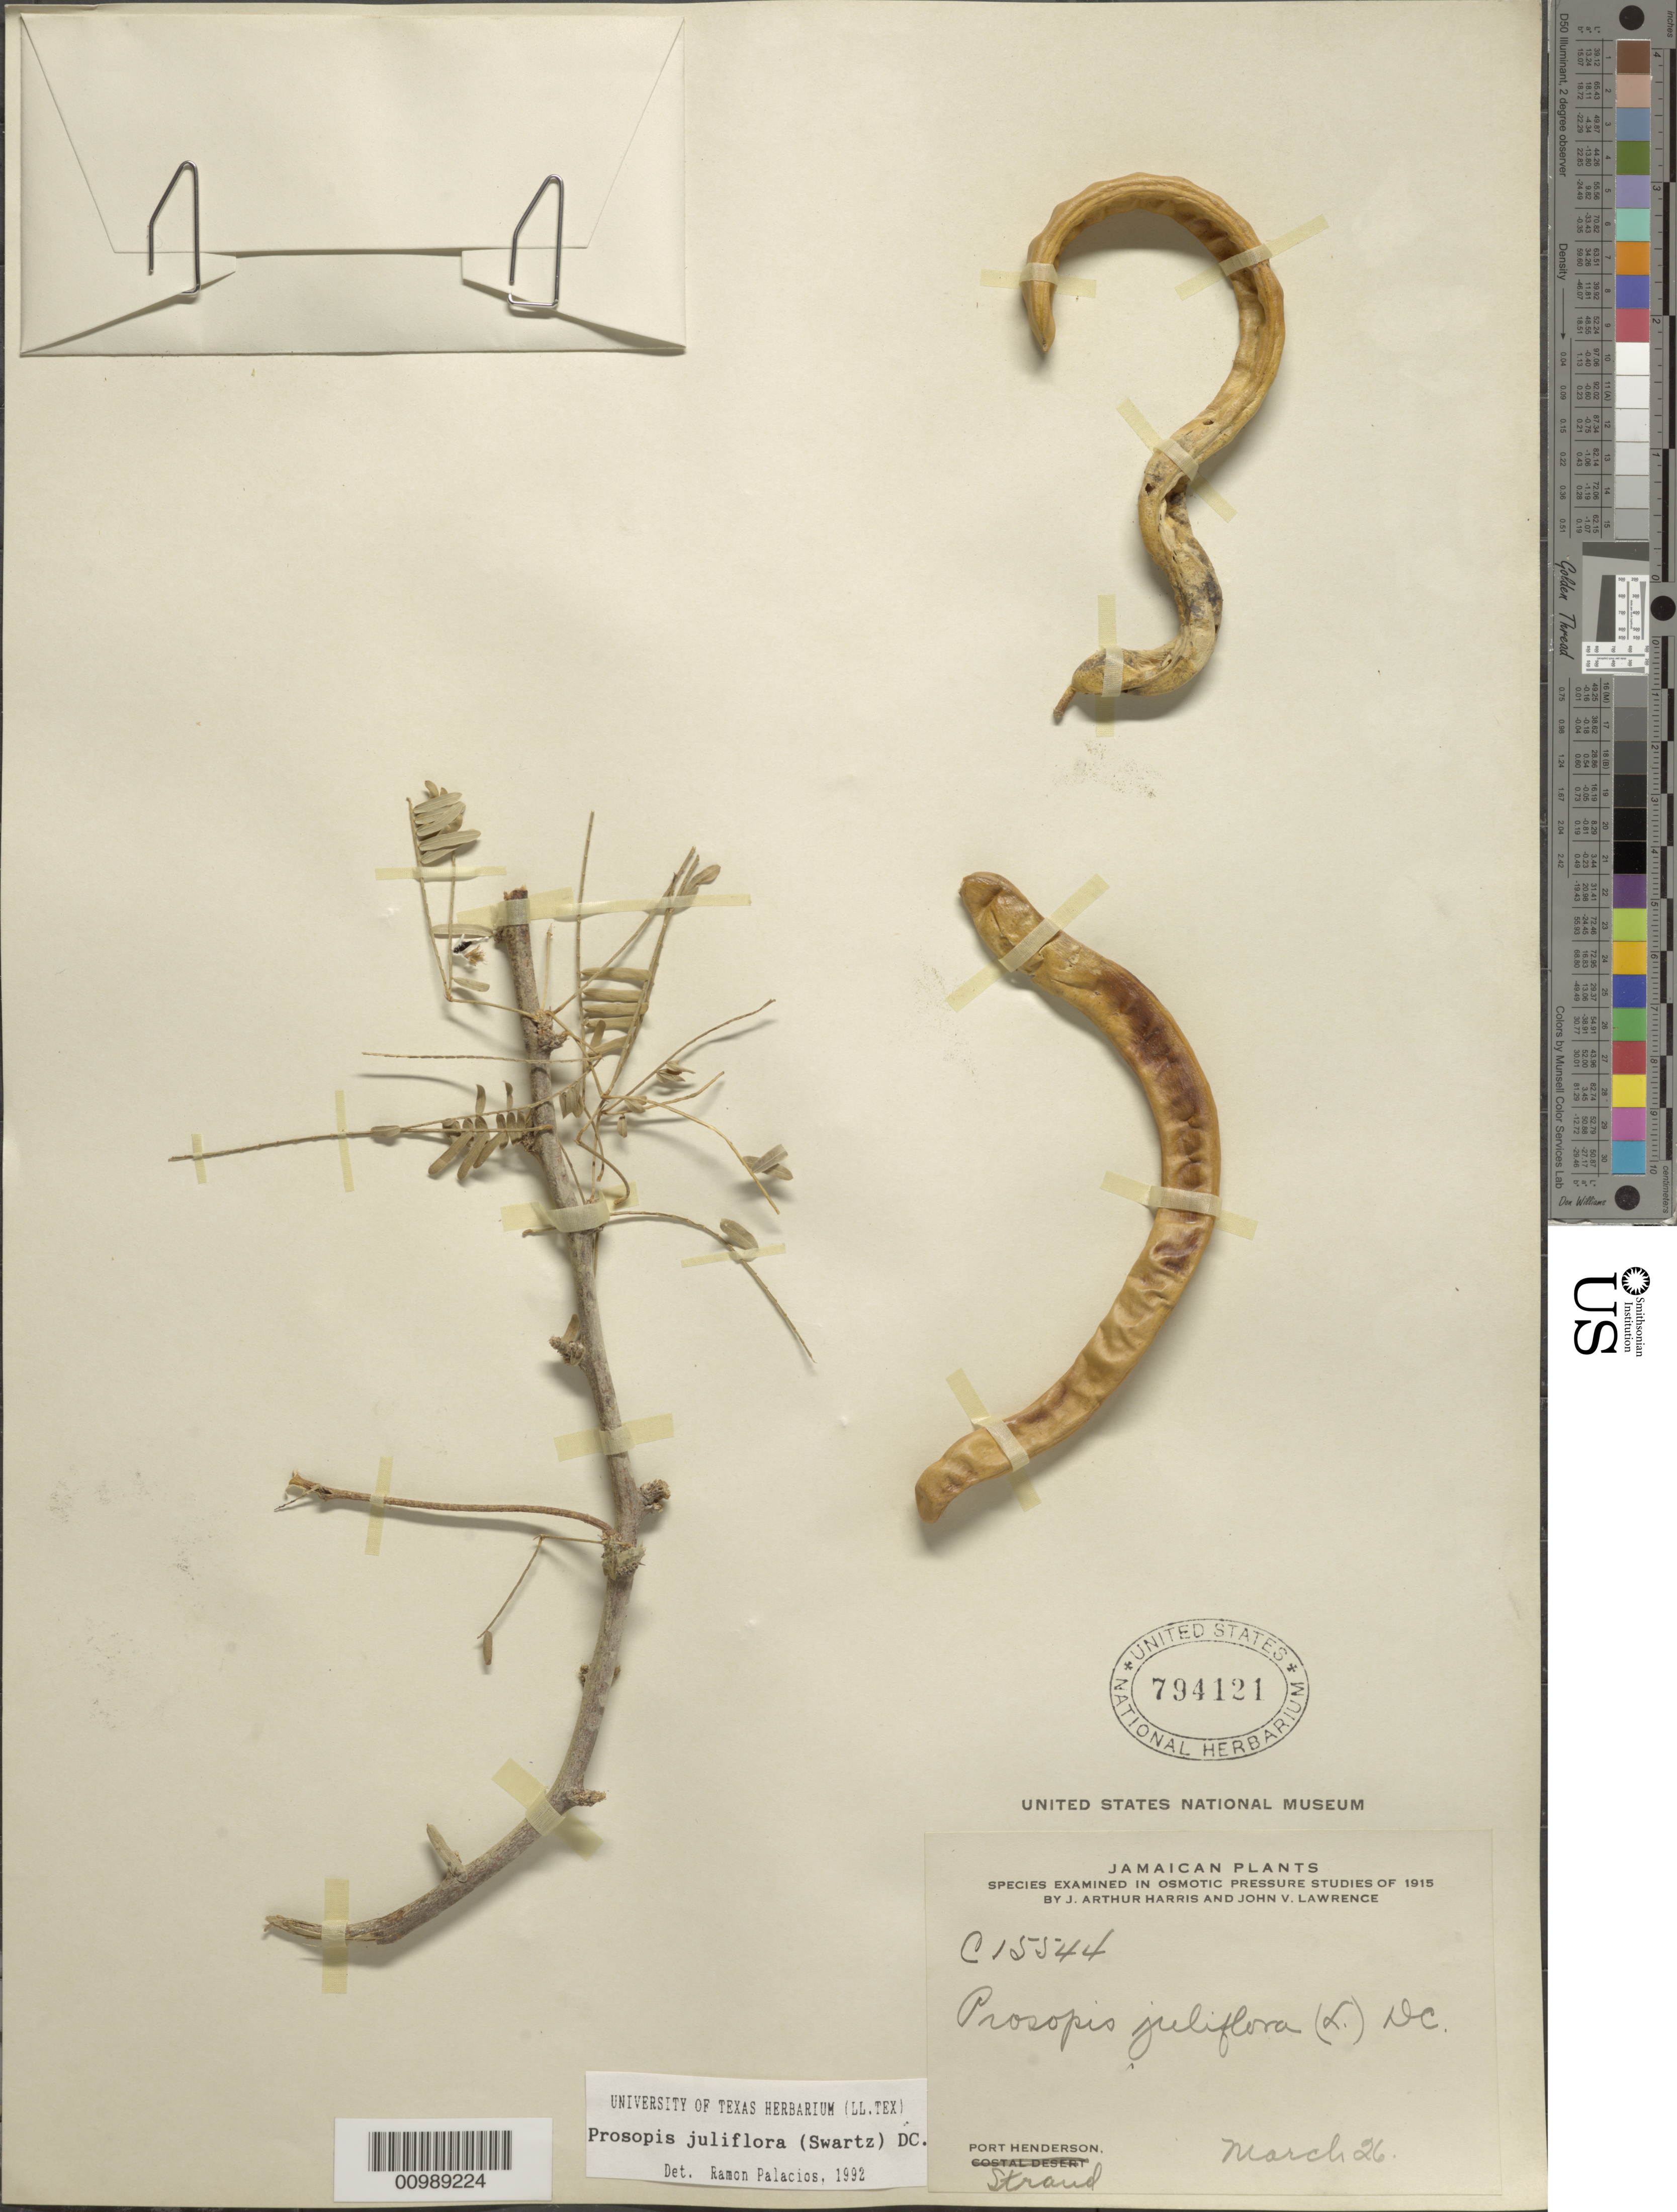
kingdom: Plantae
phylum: Tracheophyta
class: Magnoliopsida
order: Fabales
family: Fabaceae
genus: Neltuma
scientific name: Neltuma juliflora var. juliflora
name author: (Sw.) Raf.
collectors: J. A. Harris & J. Lawrence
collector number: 15544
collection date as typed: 26 Mar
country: Jamaica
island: Jamaica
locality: Port Henderson, Straud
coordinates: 0 N, 0 E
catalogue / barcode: US 794121